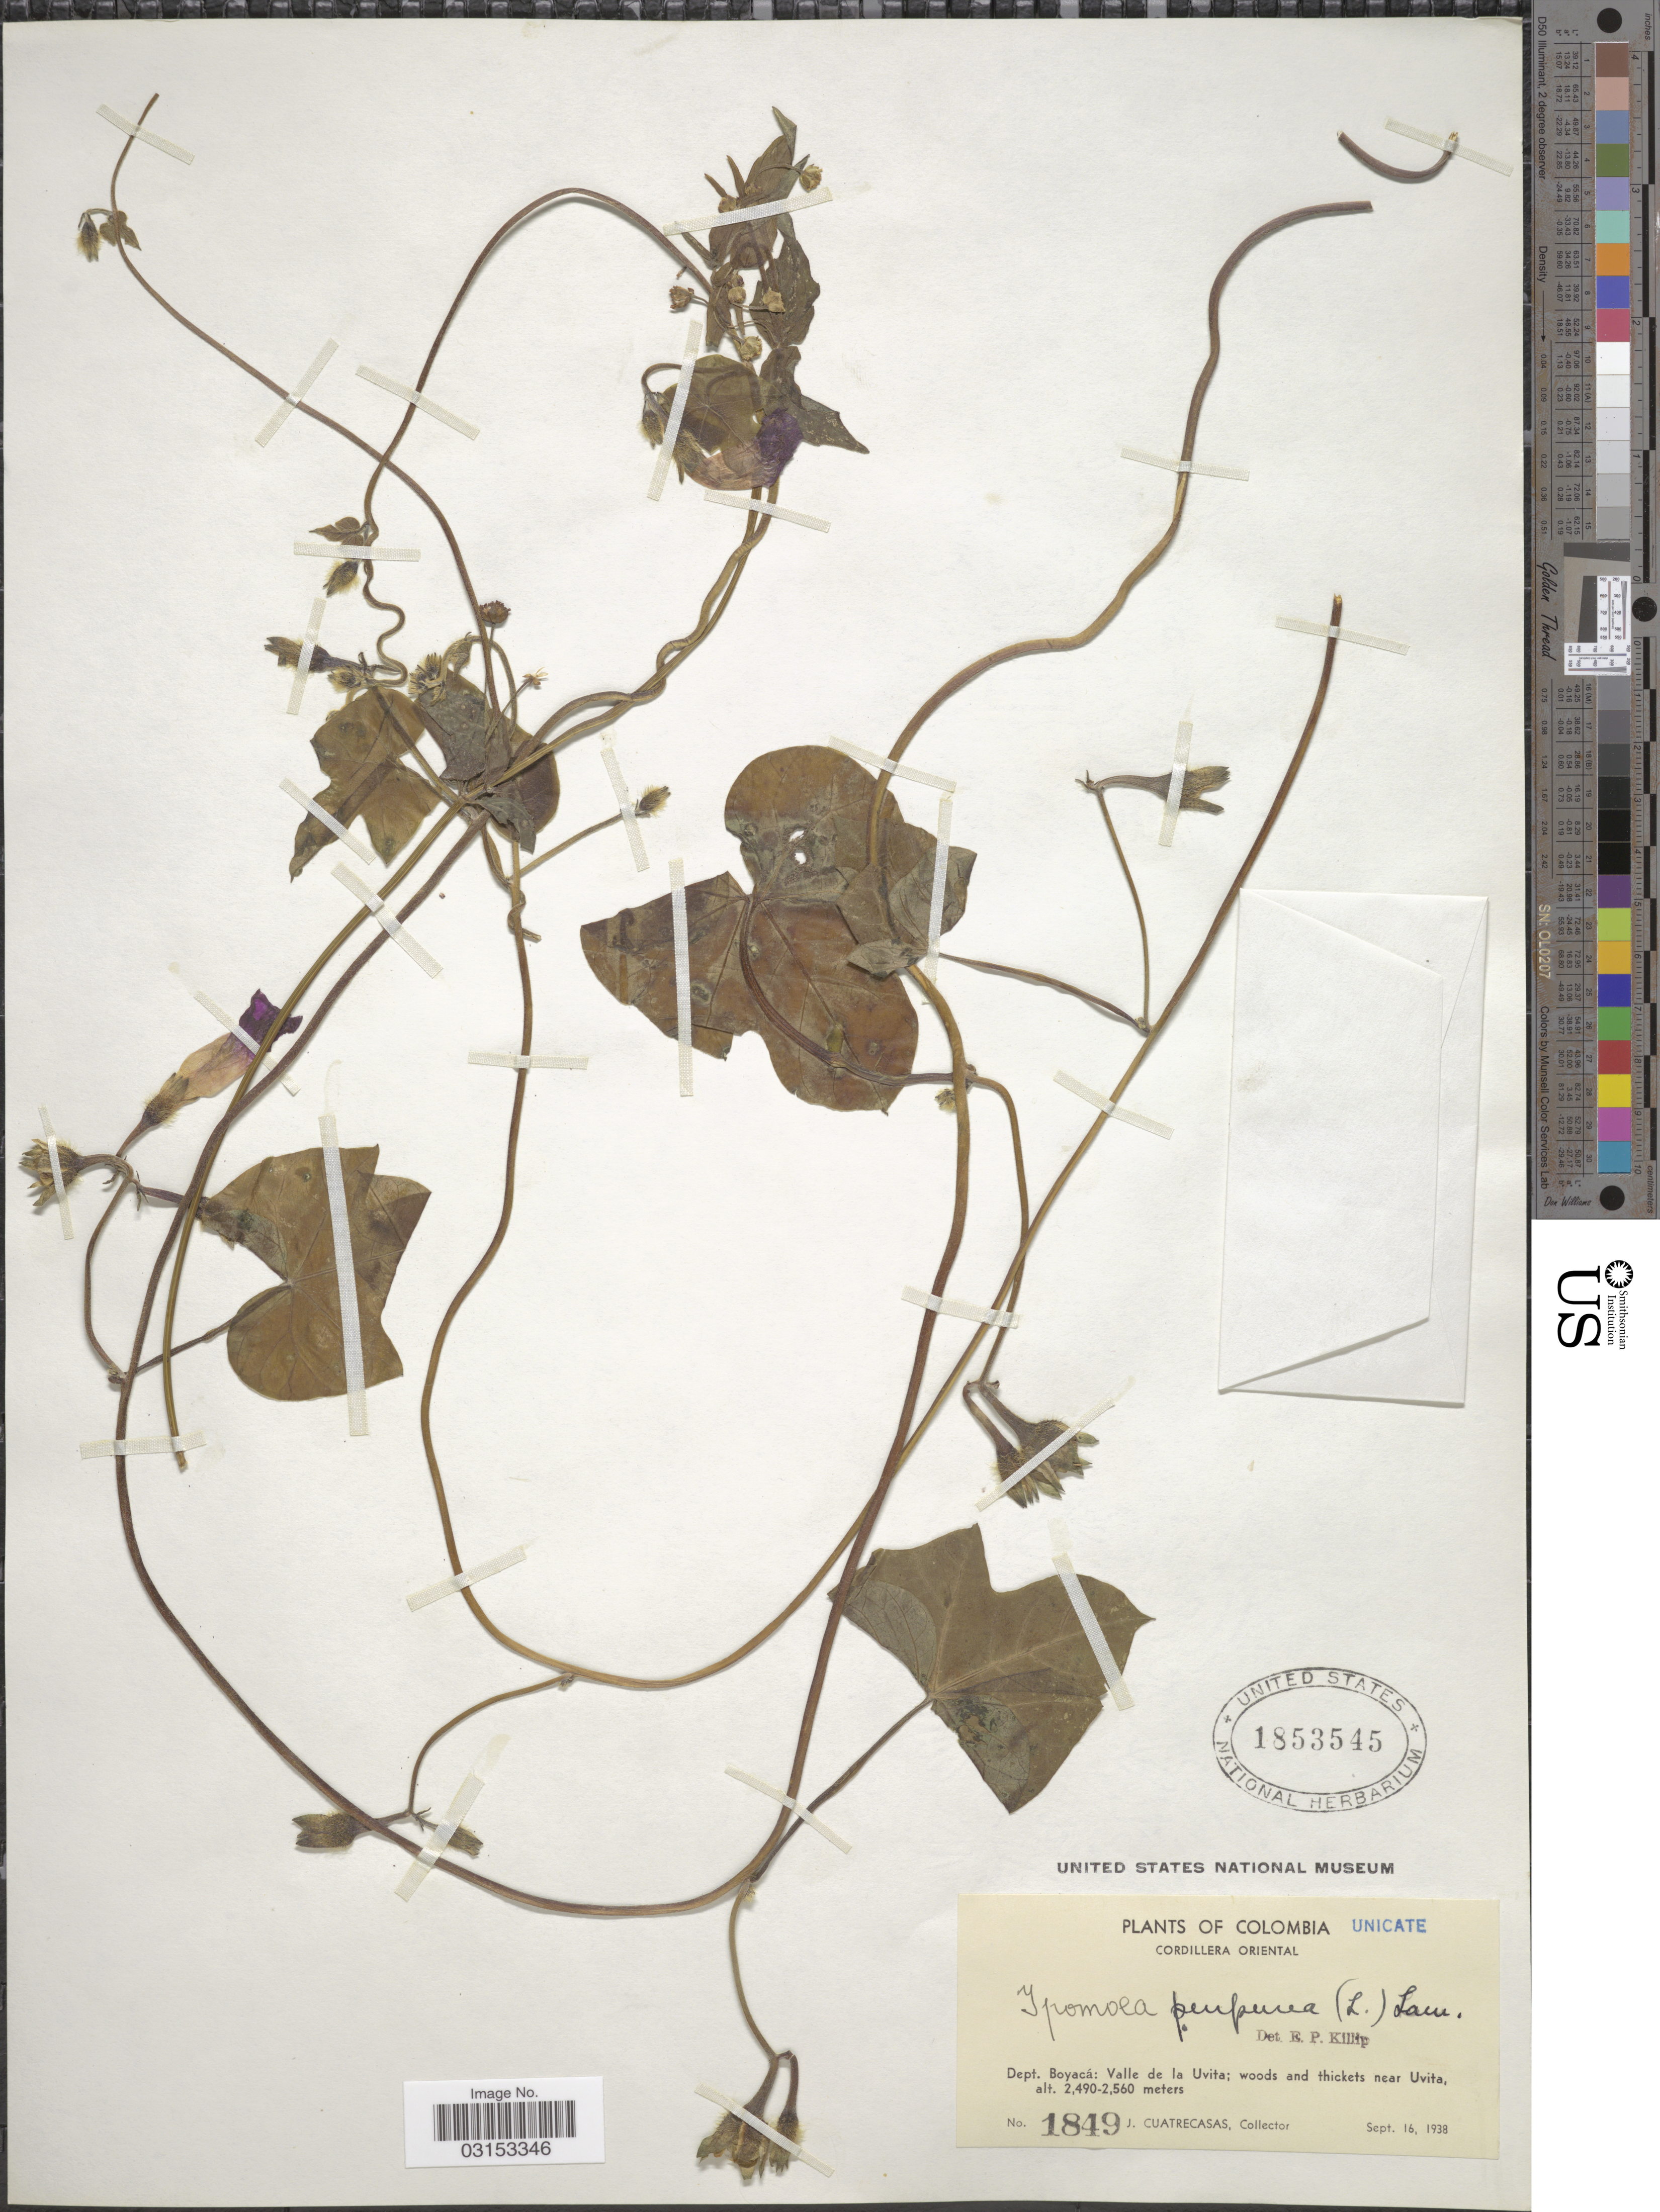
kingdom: Plantae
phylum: Tracheophyta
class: Magnoliopsida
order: Solanales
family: Convolvulaceae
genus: Ipomoea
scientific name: Ipomoea purpurea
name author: (L.) Roth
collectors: J. Cuatrecasas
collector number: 1849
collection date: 1938-09-16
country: Colombia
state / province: Boyacá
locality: Cordillera Oriental. Dept. Boyacá: Valle de la Uvita; wood and thickets near Uvita.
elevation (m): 2490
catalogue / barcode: US 1853545